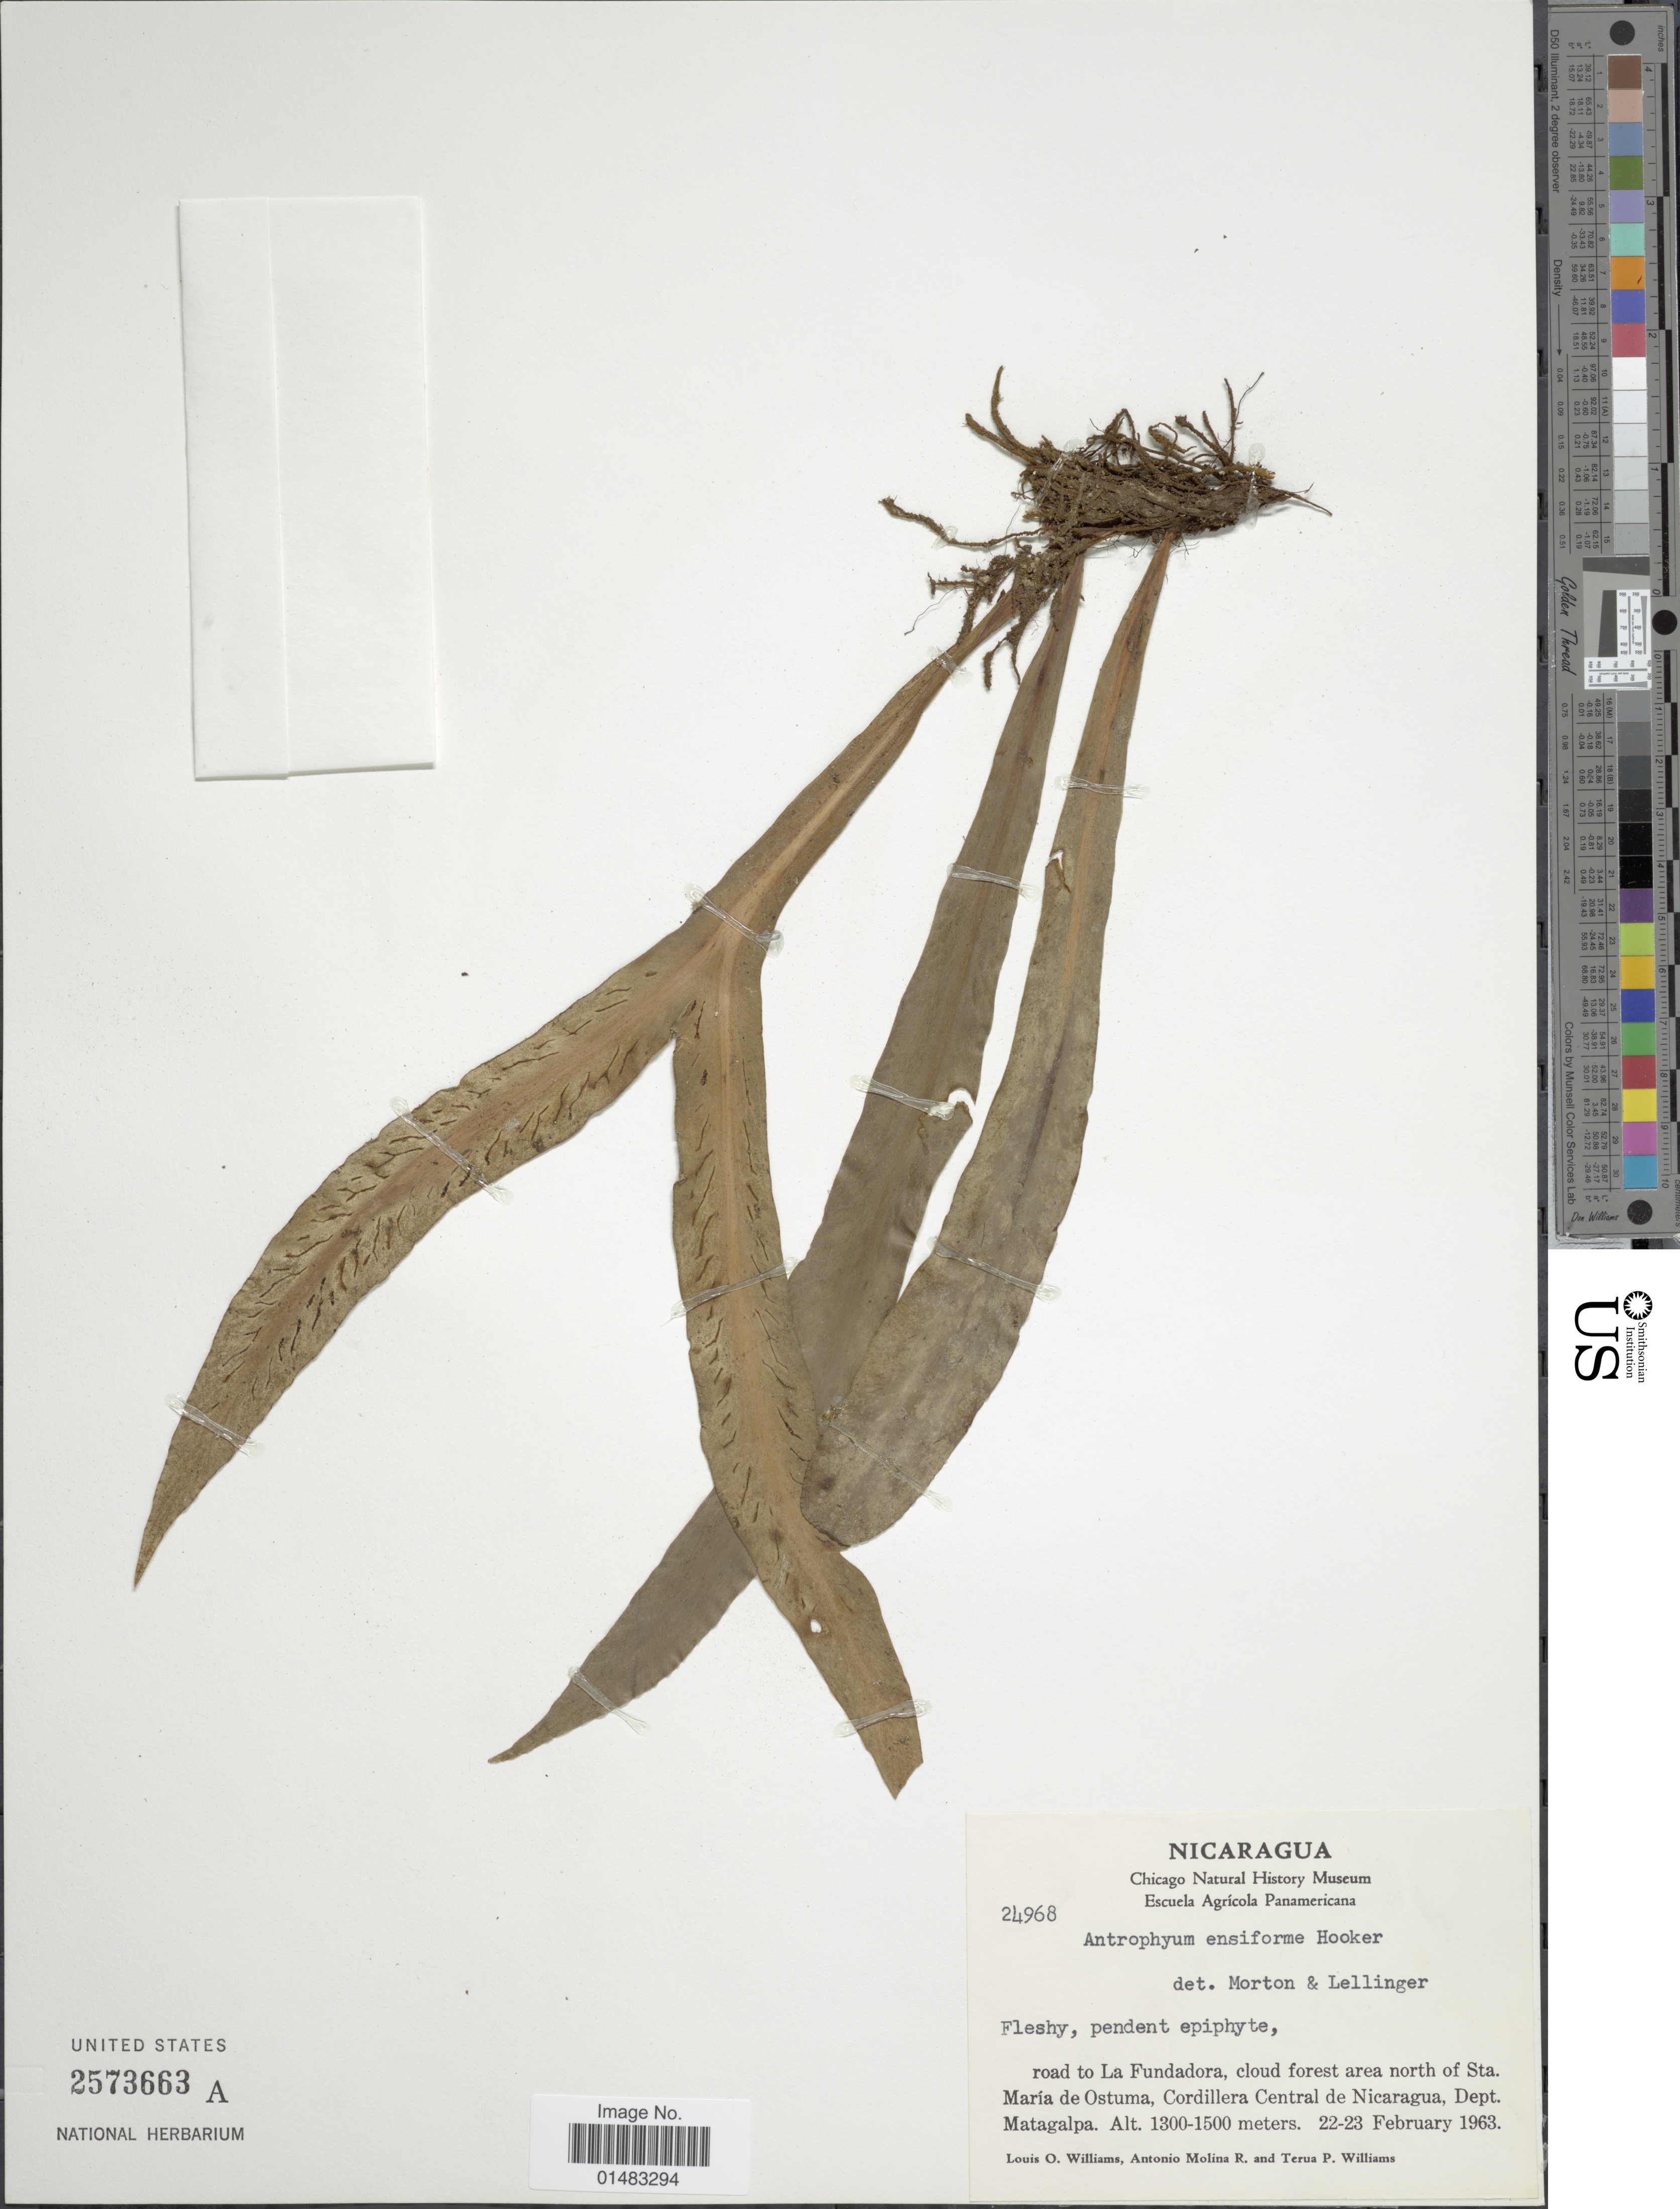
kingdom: Plantae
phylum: Tracheophyta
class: Polypodiopsida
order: Polypodiales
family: Pteridaceae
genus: Scoliosorus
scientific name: Scoliosorus ensiformis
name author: (Hook.) T. Moore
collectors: L. O. Williams, A. R. Molina & T. P. Williams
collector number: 24968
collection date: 1963-02-22/1963-02-23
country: Nicaragua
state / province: Matagalpa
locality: Road to La Fundadora, cloud forest area north of Sta. Maira de Ostuma, Cordillera Central de Nicaraqua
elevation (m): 1300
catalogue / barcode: US 2573663A